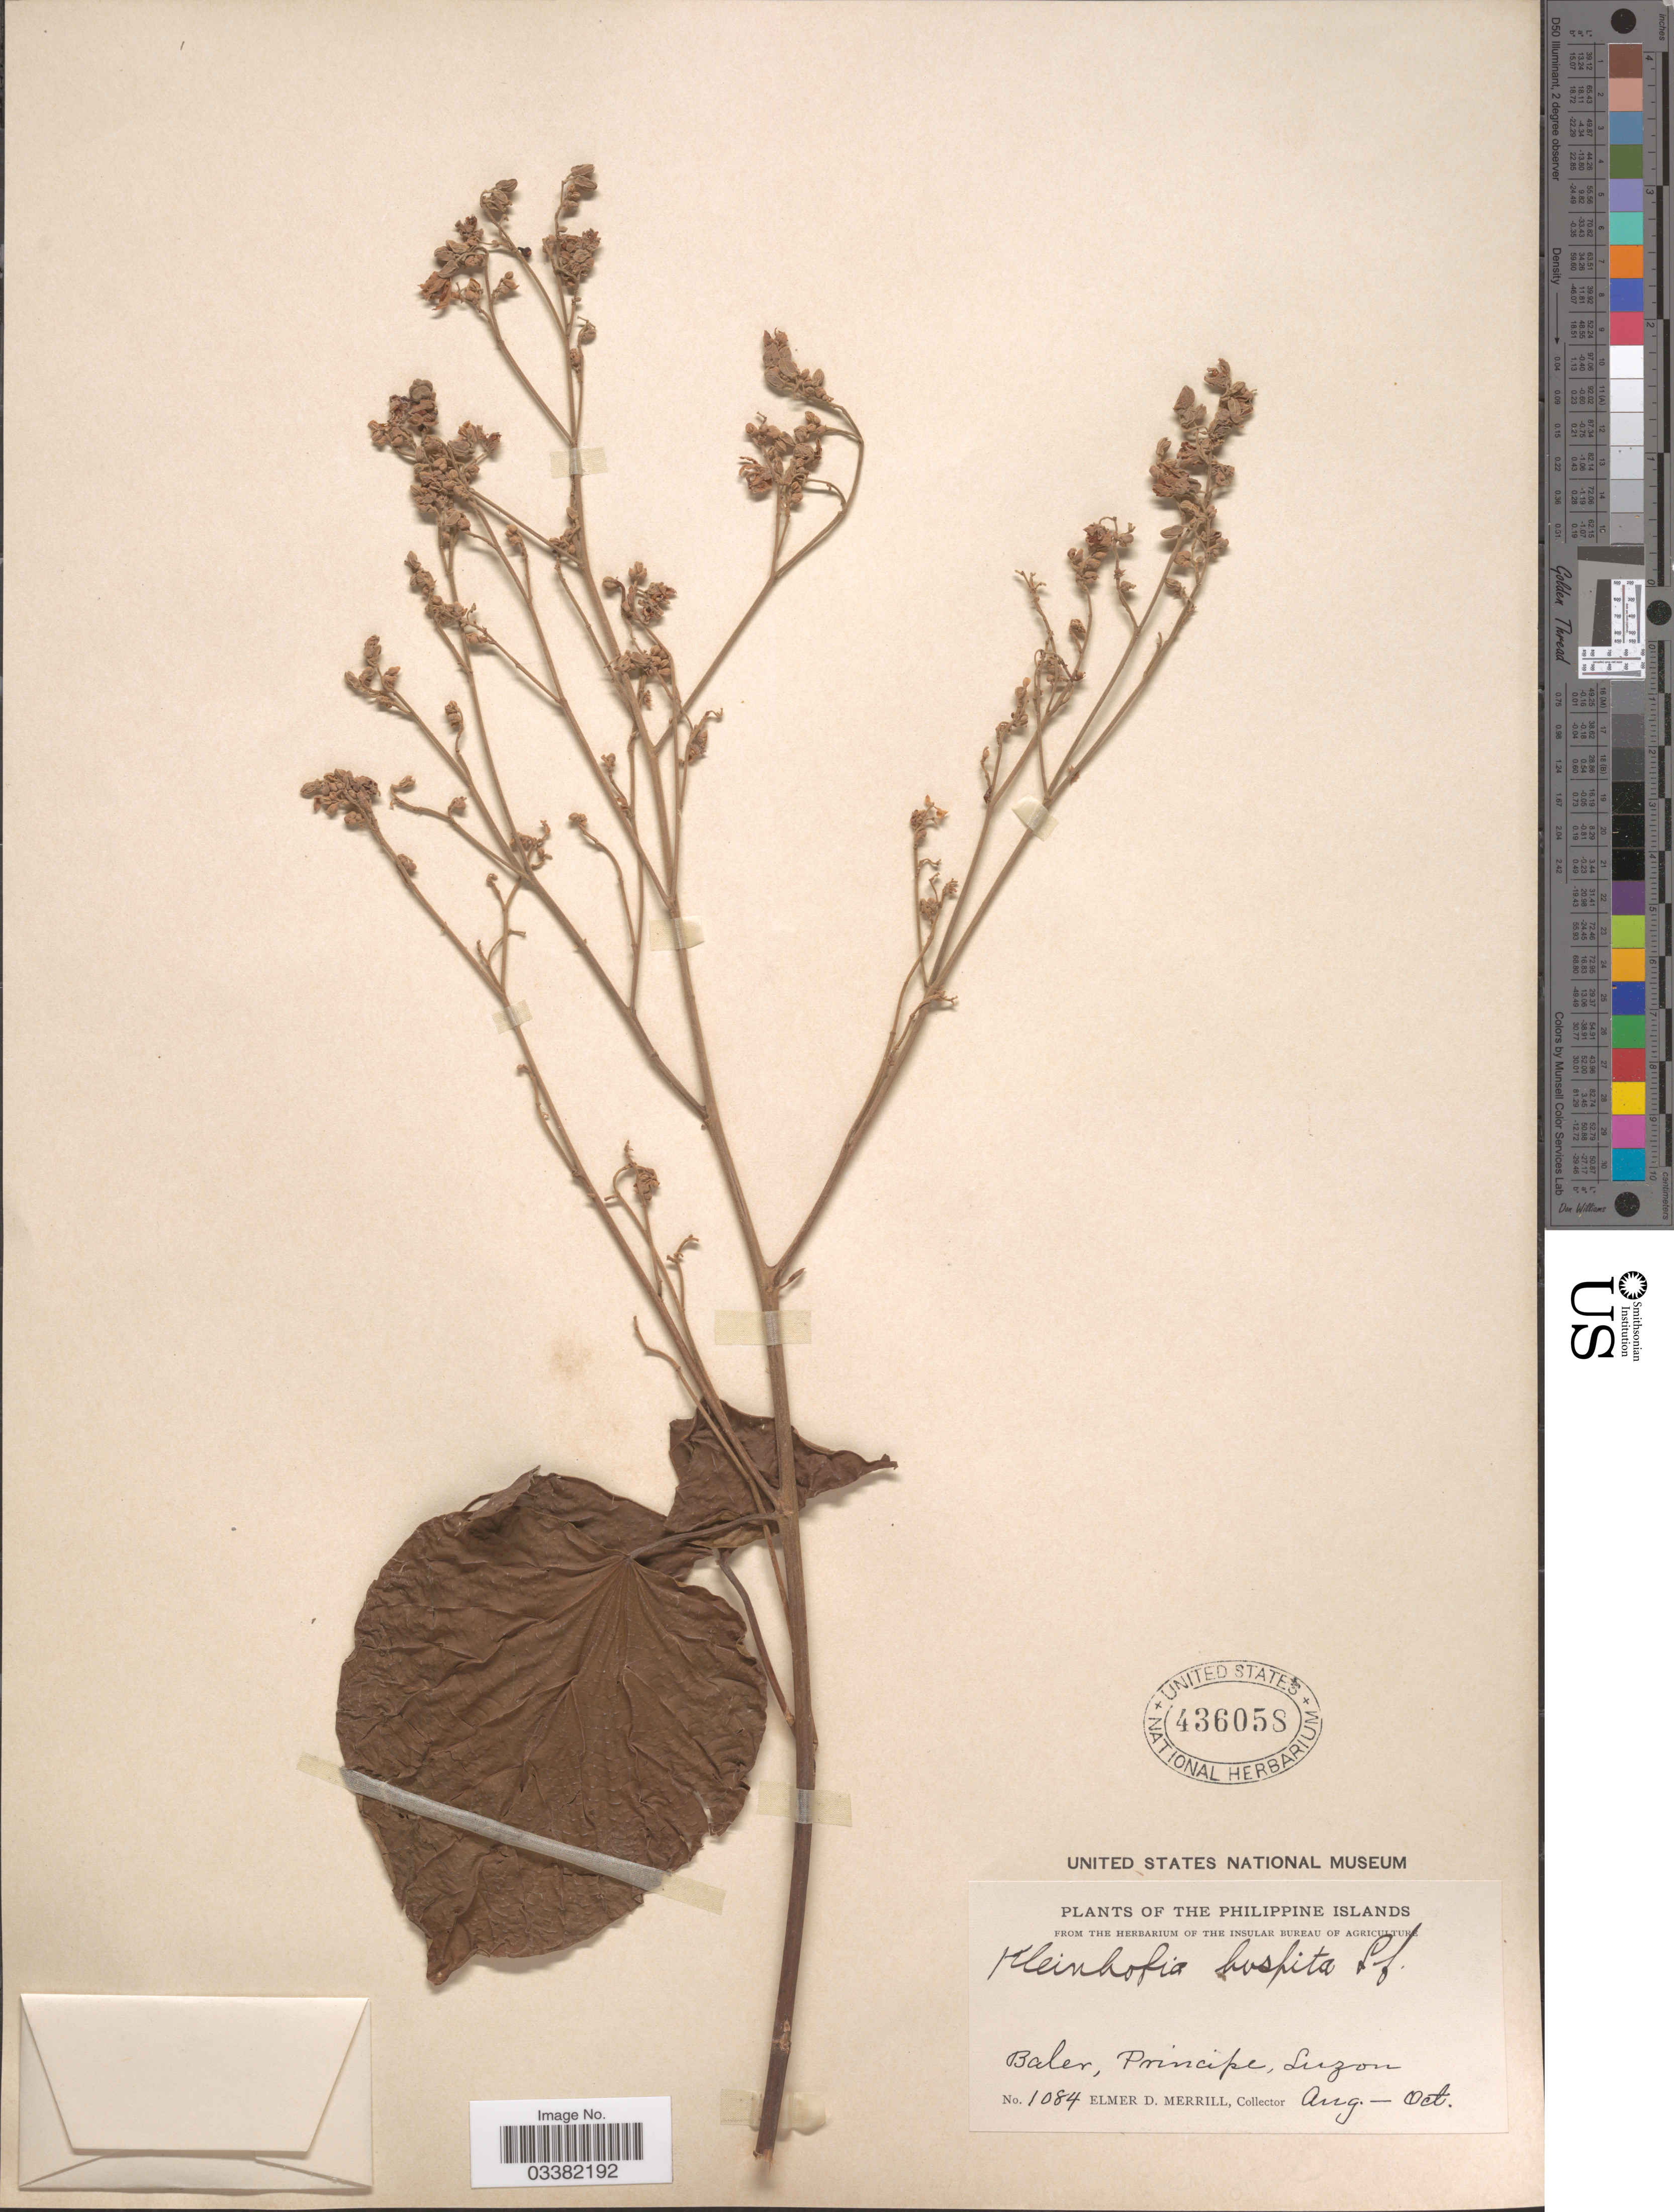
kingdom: Plantae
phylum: Tracheophyta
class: Magnoliopsida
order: Malvales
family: Malvaceae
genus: Kleinhovia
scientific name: Kleinhovia hospita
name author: L.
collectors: E. D. Merrill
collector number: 1084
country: Philippines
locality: Baler, Principe, Luzon.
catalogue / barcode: US 436058